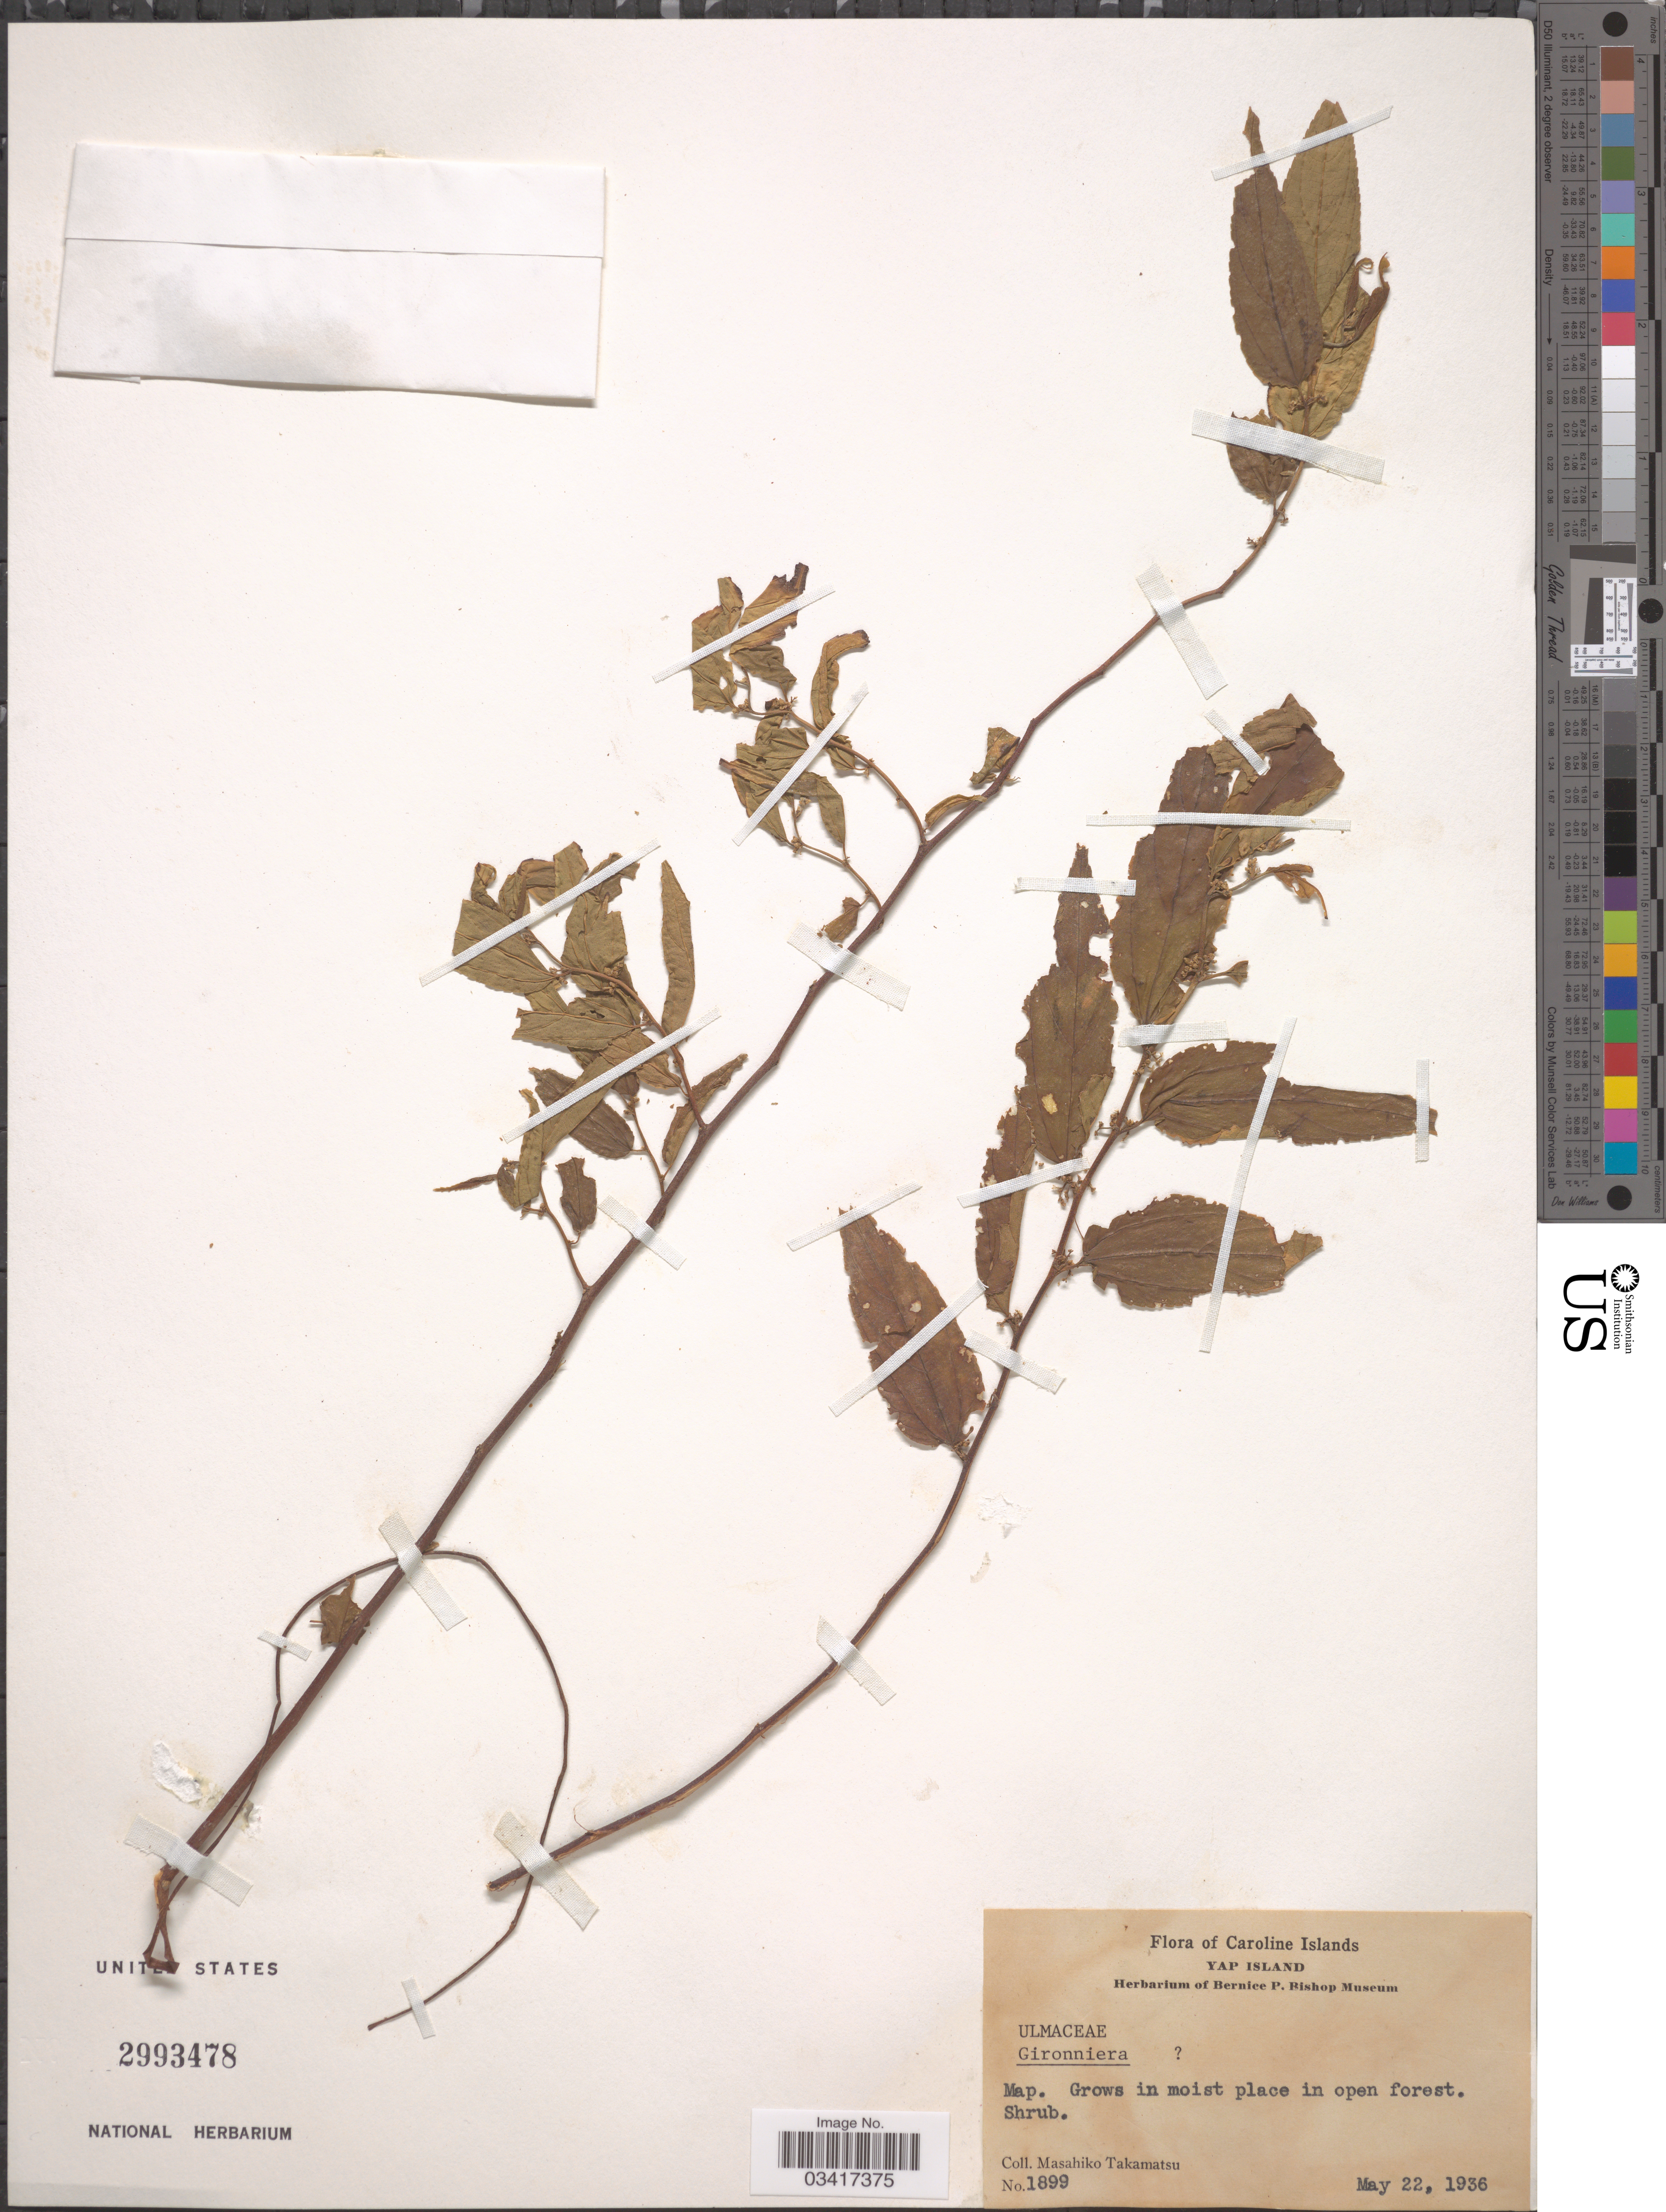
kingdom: Plantae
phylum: Tracheophyta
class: Magnoliopsida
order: Rosales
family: Cannabaceae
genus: Gironniera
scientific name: Gironniera sp.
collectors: M. Takamatsu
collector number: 1899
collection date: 1936-05-22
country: Micronesia, Federated States of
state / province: Yap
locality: Caroline Islands. Yap Island.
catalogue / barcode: US 2993478